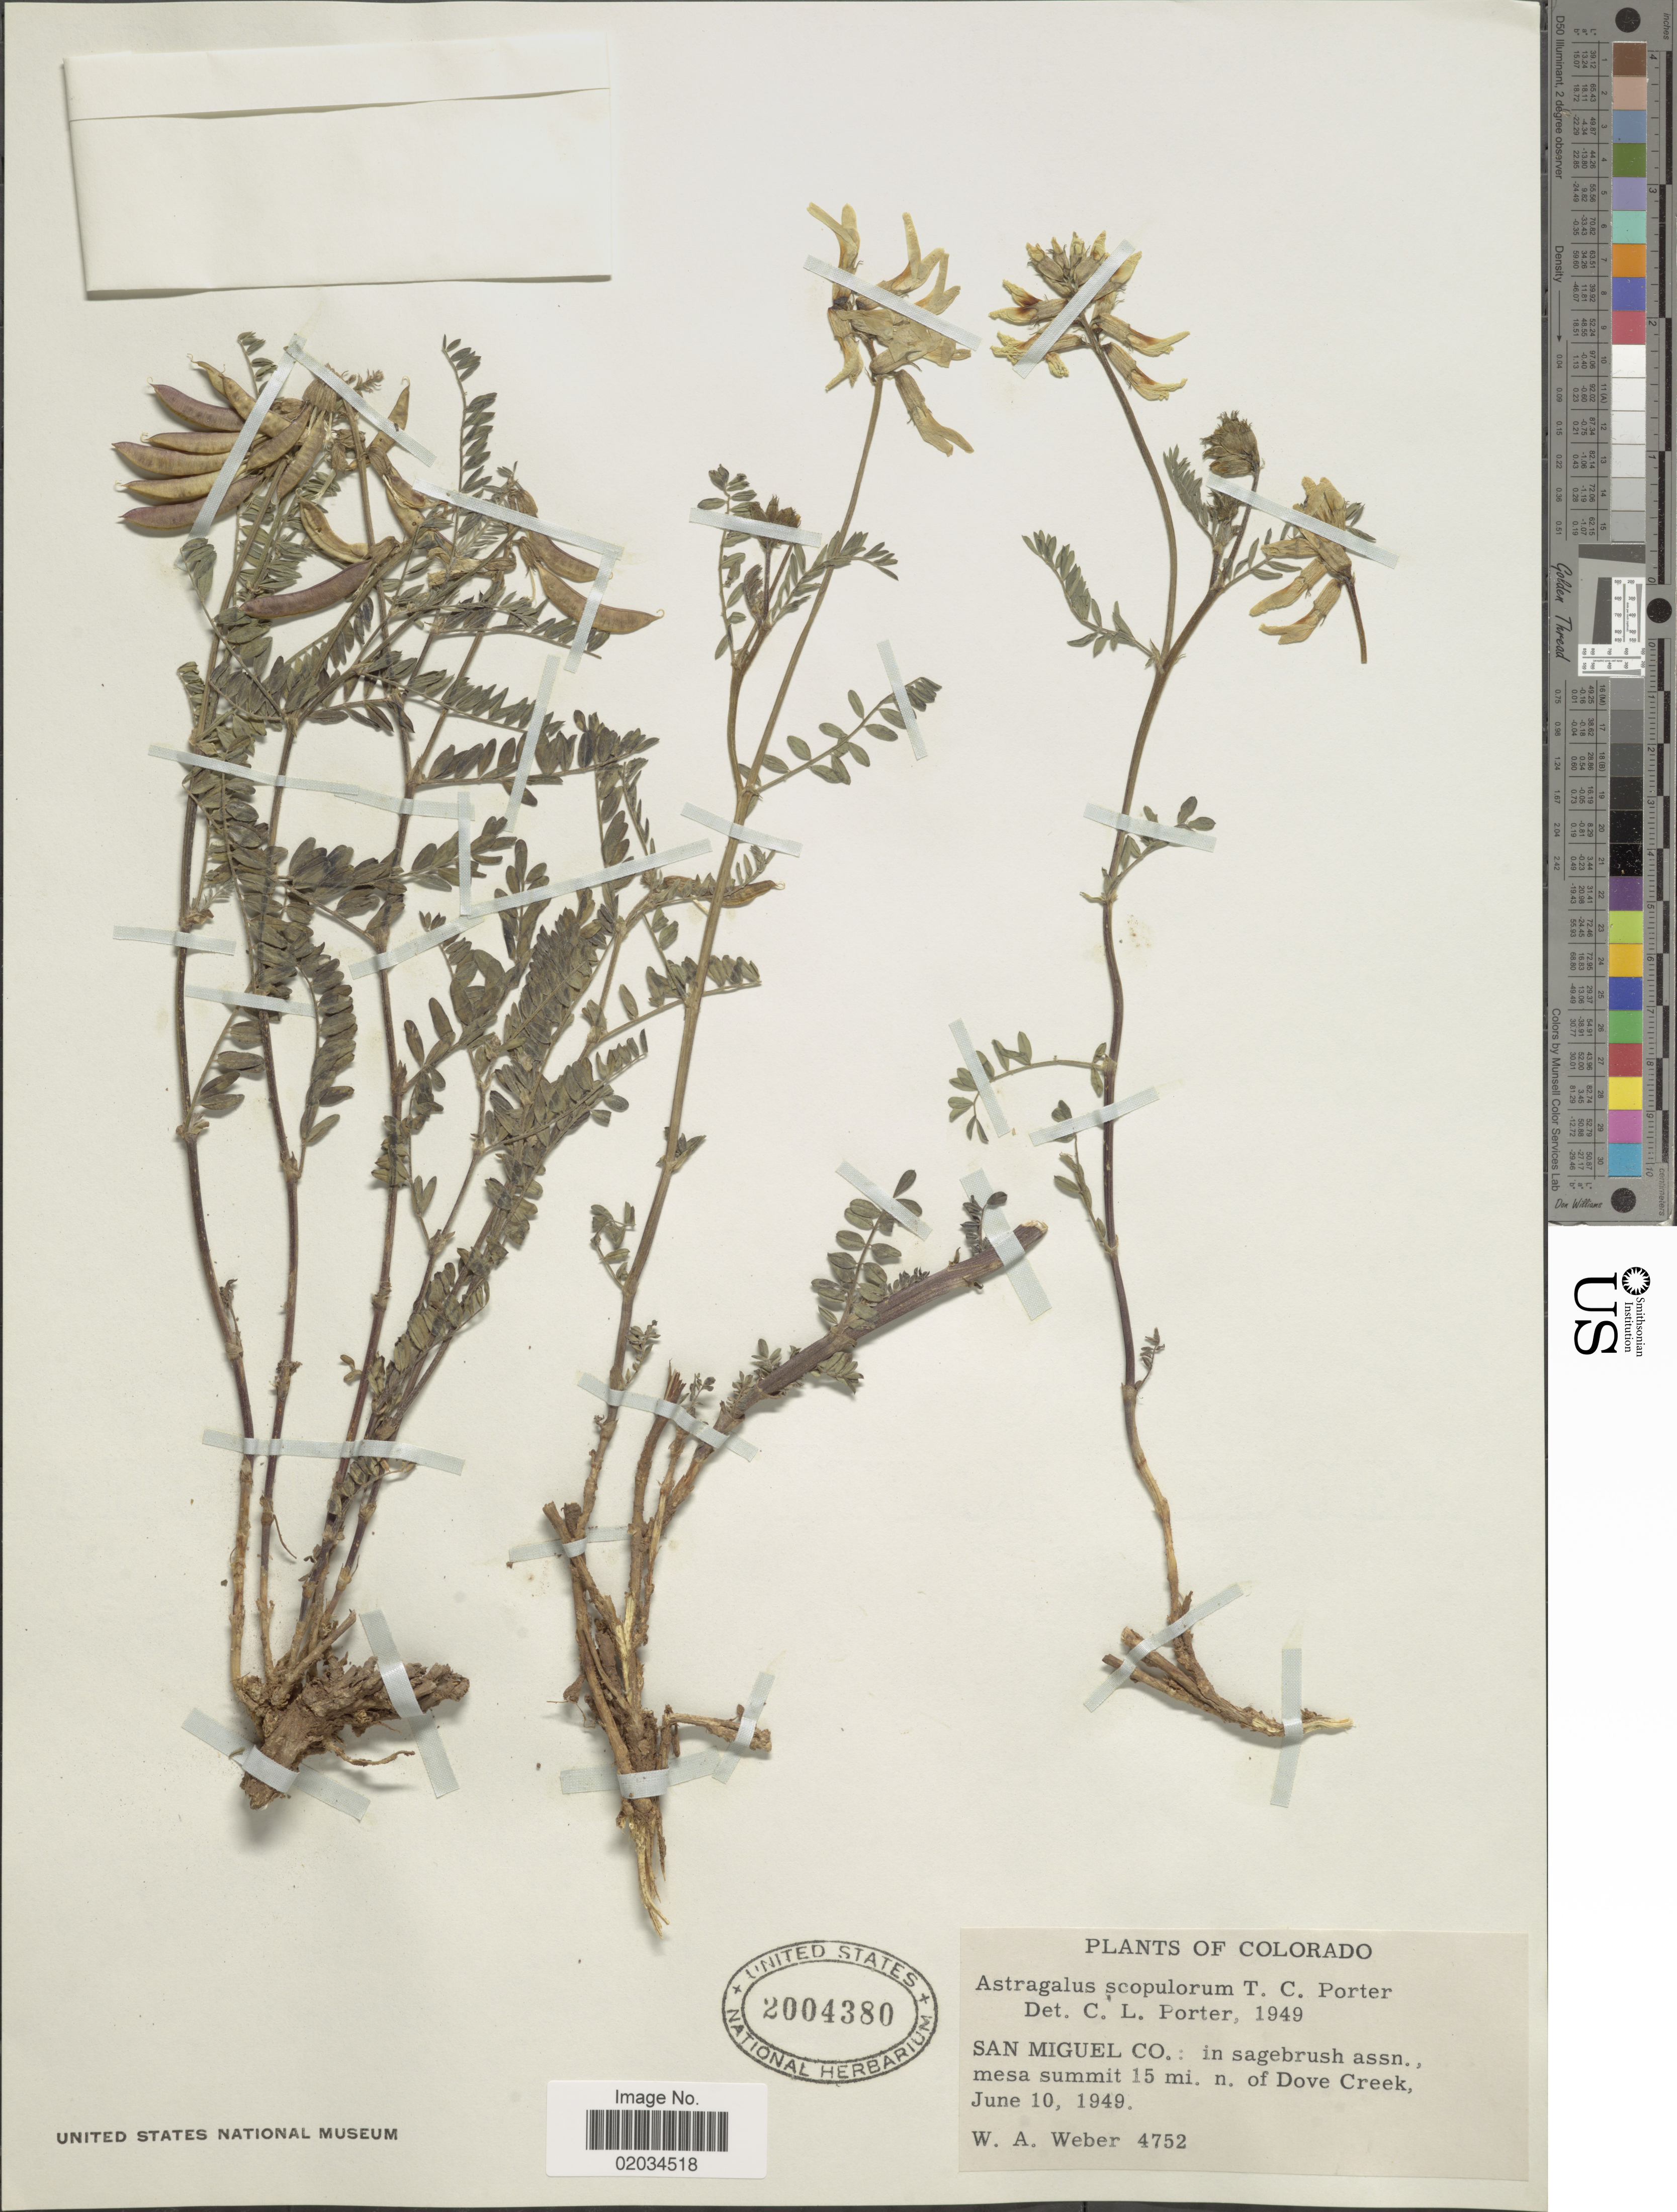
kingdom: Plantae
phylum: Tracheophyta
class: Magnoliopsida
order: Fabales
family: Fabaceae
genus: Astragalus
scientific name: Astragalus scopulorum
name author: Porter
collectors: W. A. Weber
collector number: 752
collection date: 1949-06-10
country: United States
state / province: Colorado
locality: San Miguel Co.: in sagebrush assn., mesa summit 15 mi. n. of Dove Creek.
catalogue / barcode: US 2004380